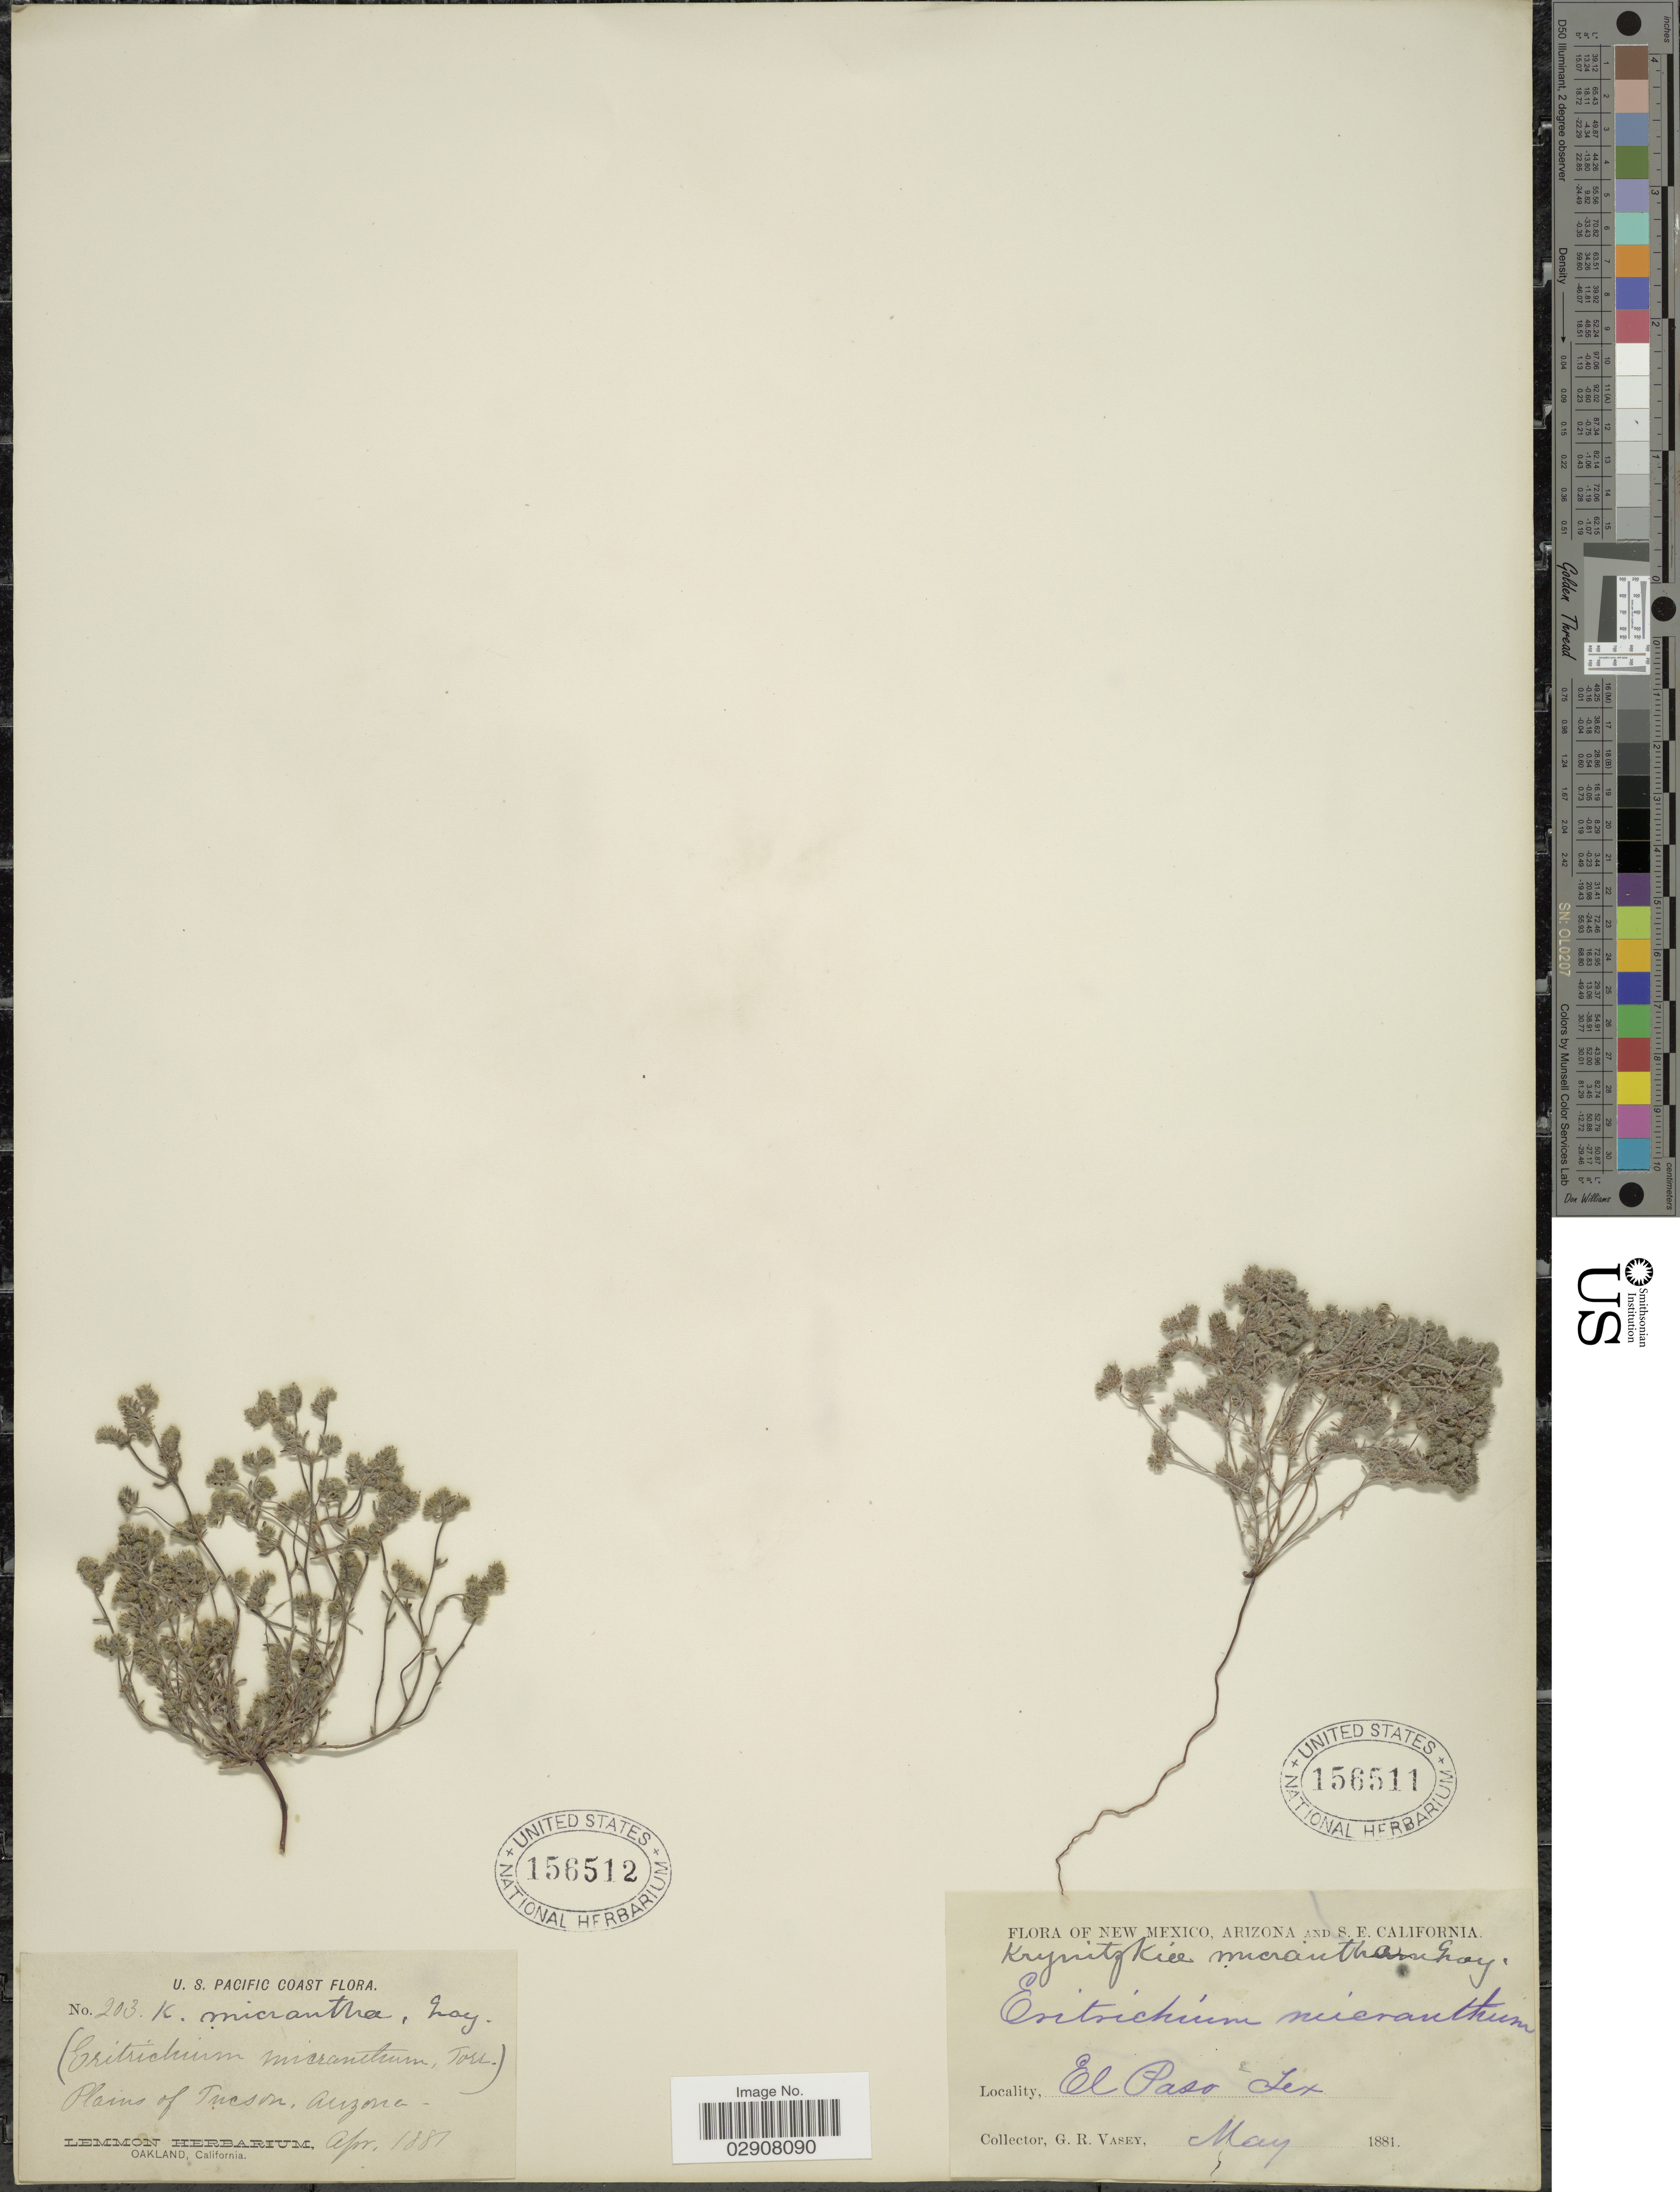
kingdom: Plantae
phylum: Tracheophyta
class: Magnoliopsida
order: Boraginales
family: Boraginaceae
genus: Cryptantha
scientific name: Cryptantha micrantha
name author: (Torr.) I.M. Johnst.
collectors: G. R. Vasey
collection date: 1881-05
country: United States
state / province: Texas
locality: El Paso.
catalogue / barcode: US 156511